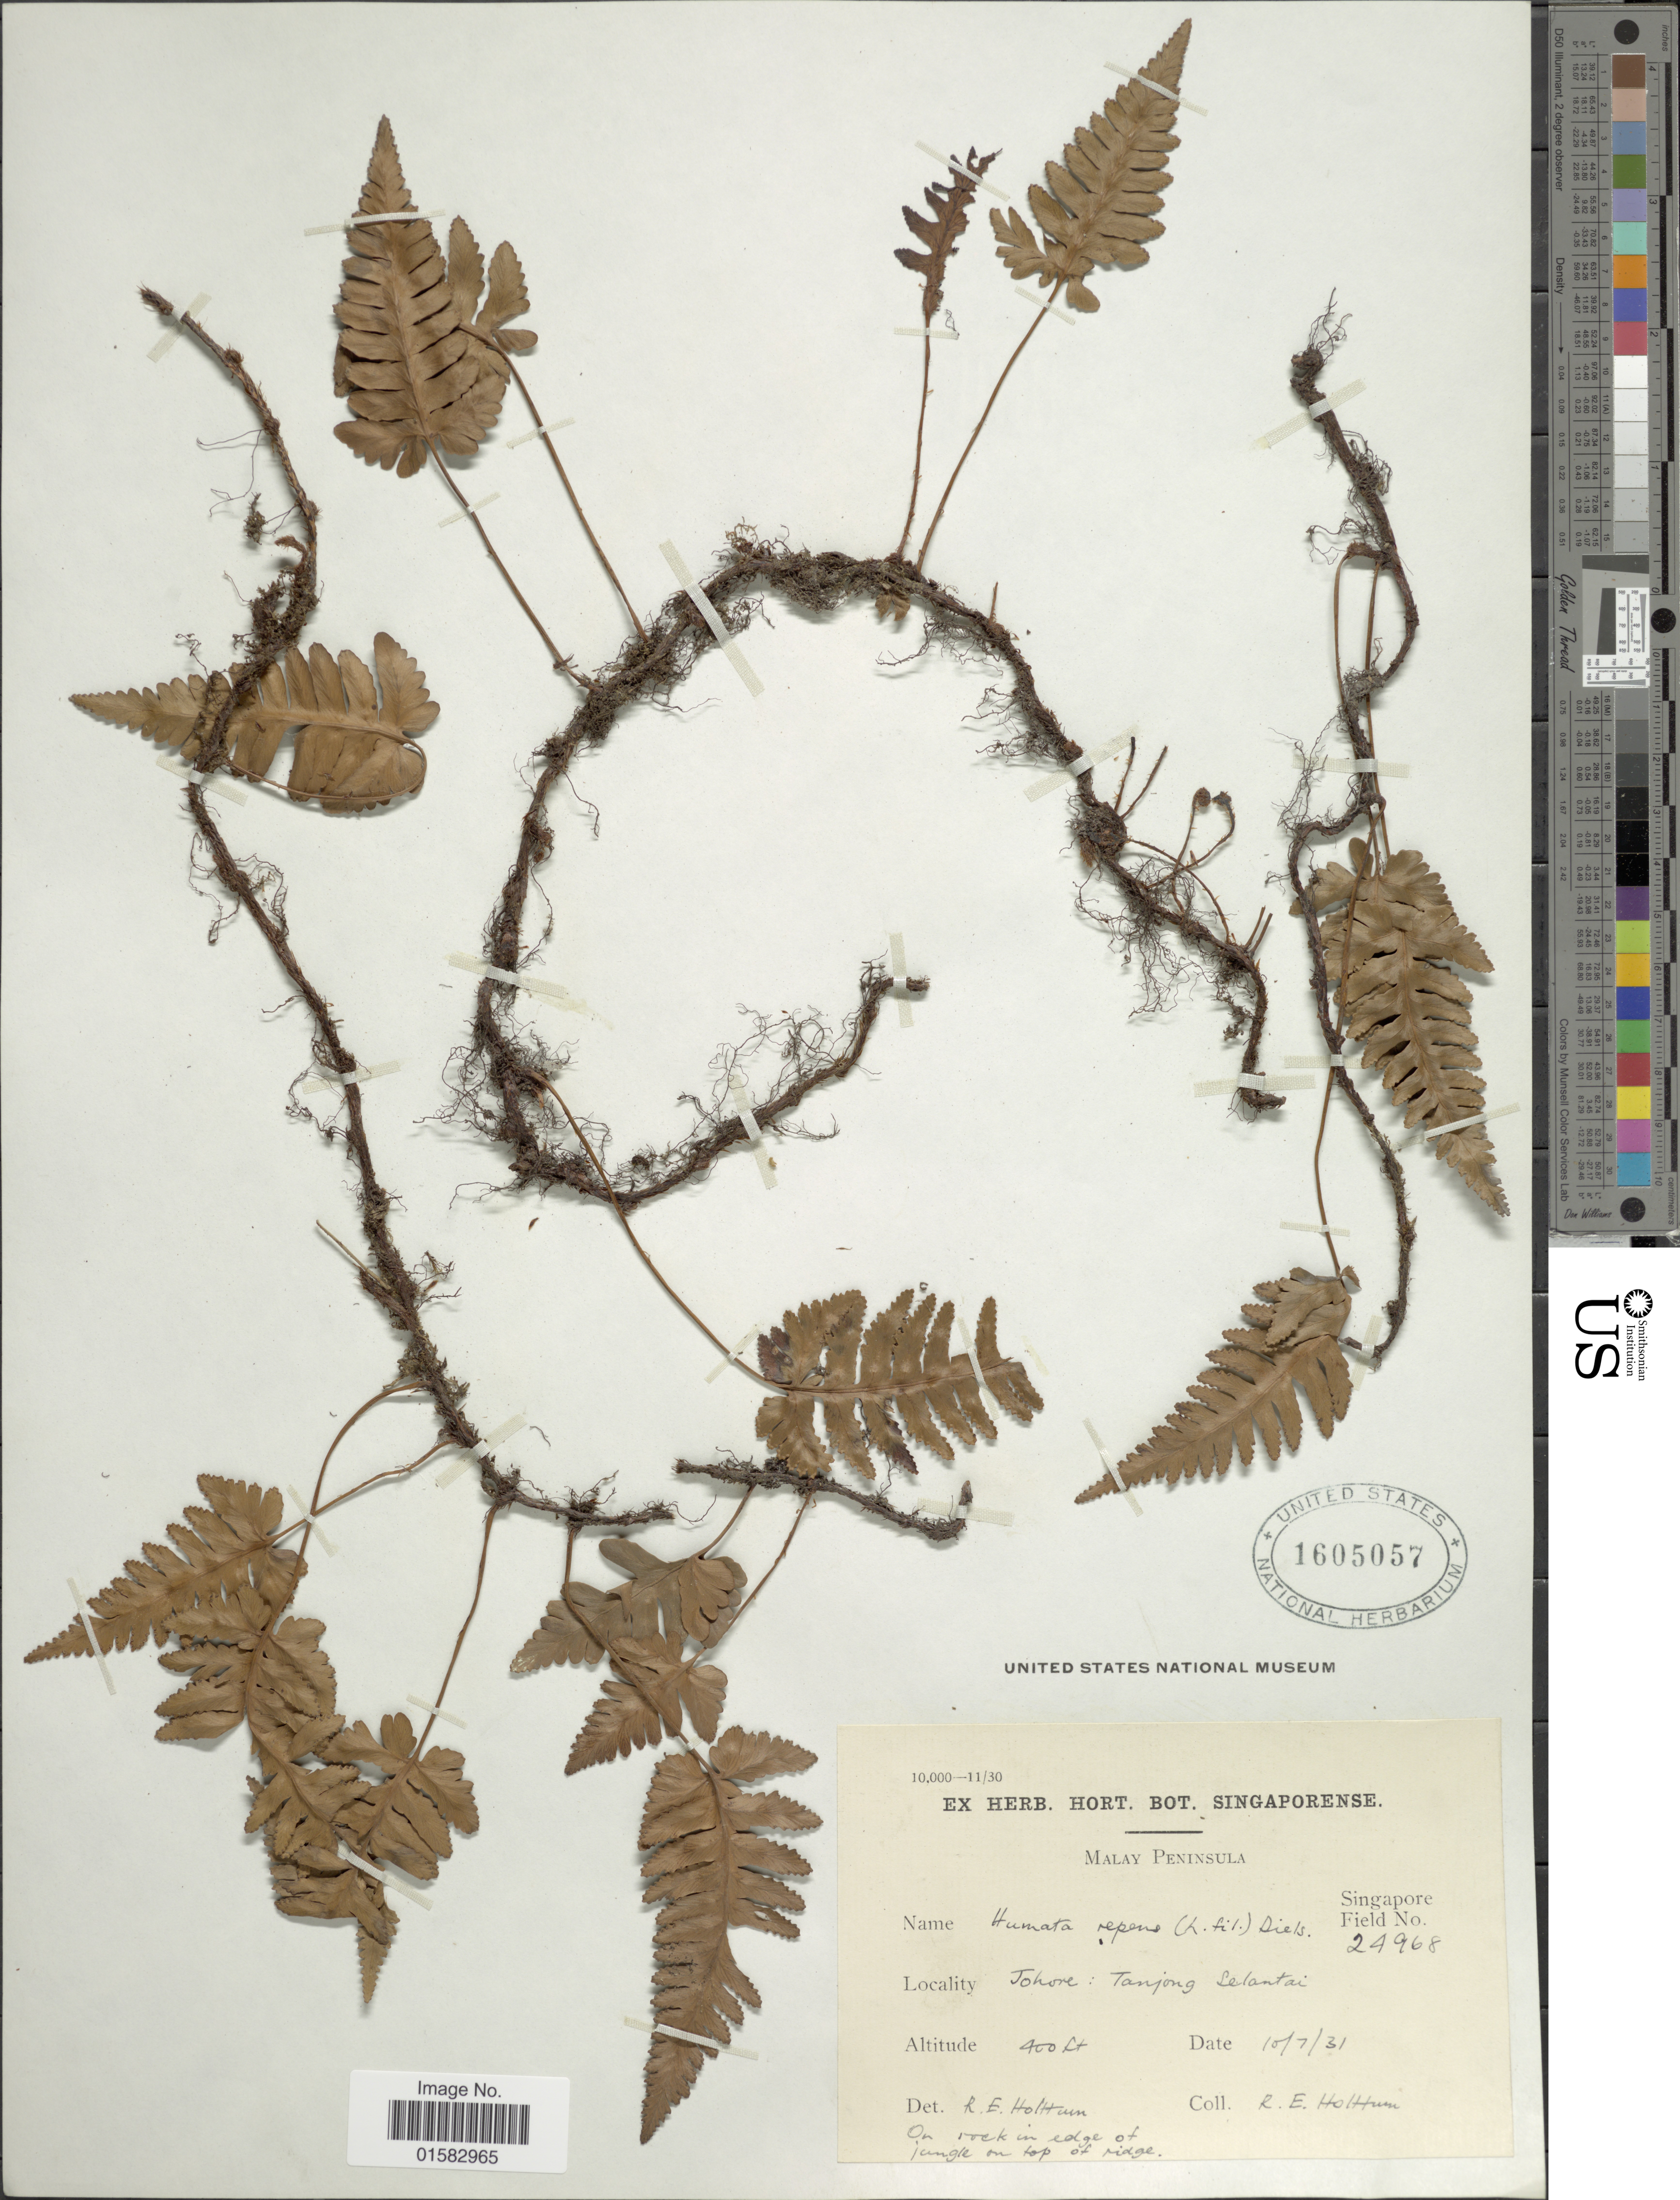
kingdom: Plantae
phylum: Tracheophyta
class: Polypodiopsida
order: Polypodiales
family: Davalliaceae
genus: Davallia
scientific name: Davallia repens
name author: (L. f.) Kuhn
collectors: R. E. Holttum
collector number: Singapore Field 24968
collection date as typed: Transcribed d/m/y: 10/7/31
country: Malaysia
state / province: Johor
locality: Tanjonh Selantai [interpreted]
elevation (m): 122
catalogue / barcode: US 1605057